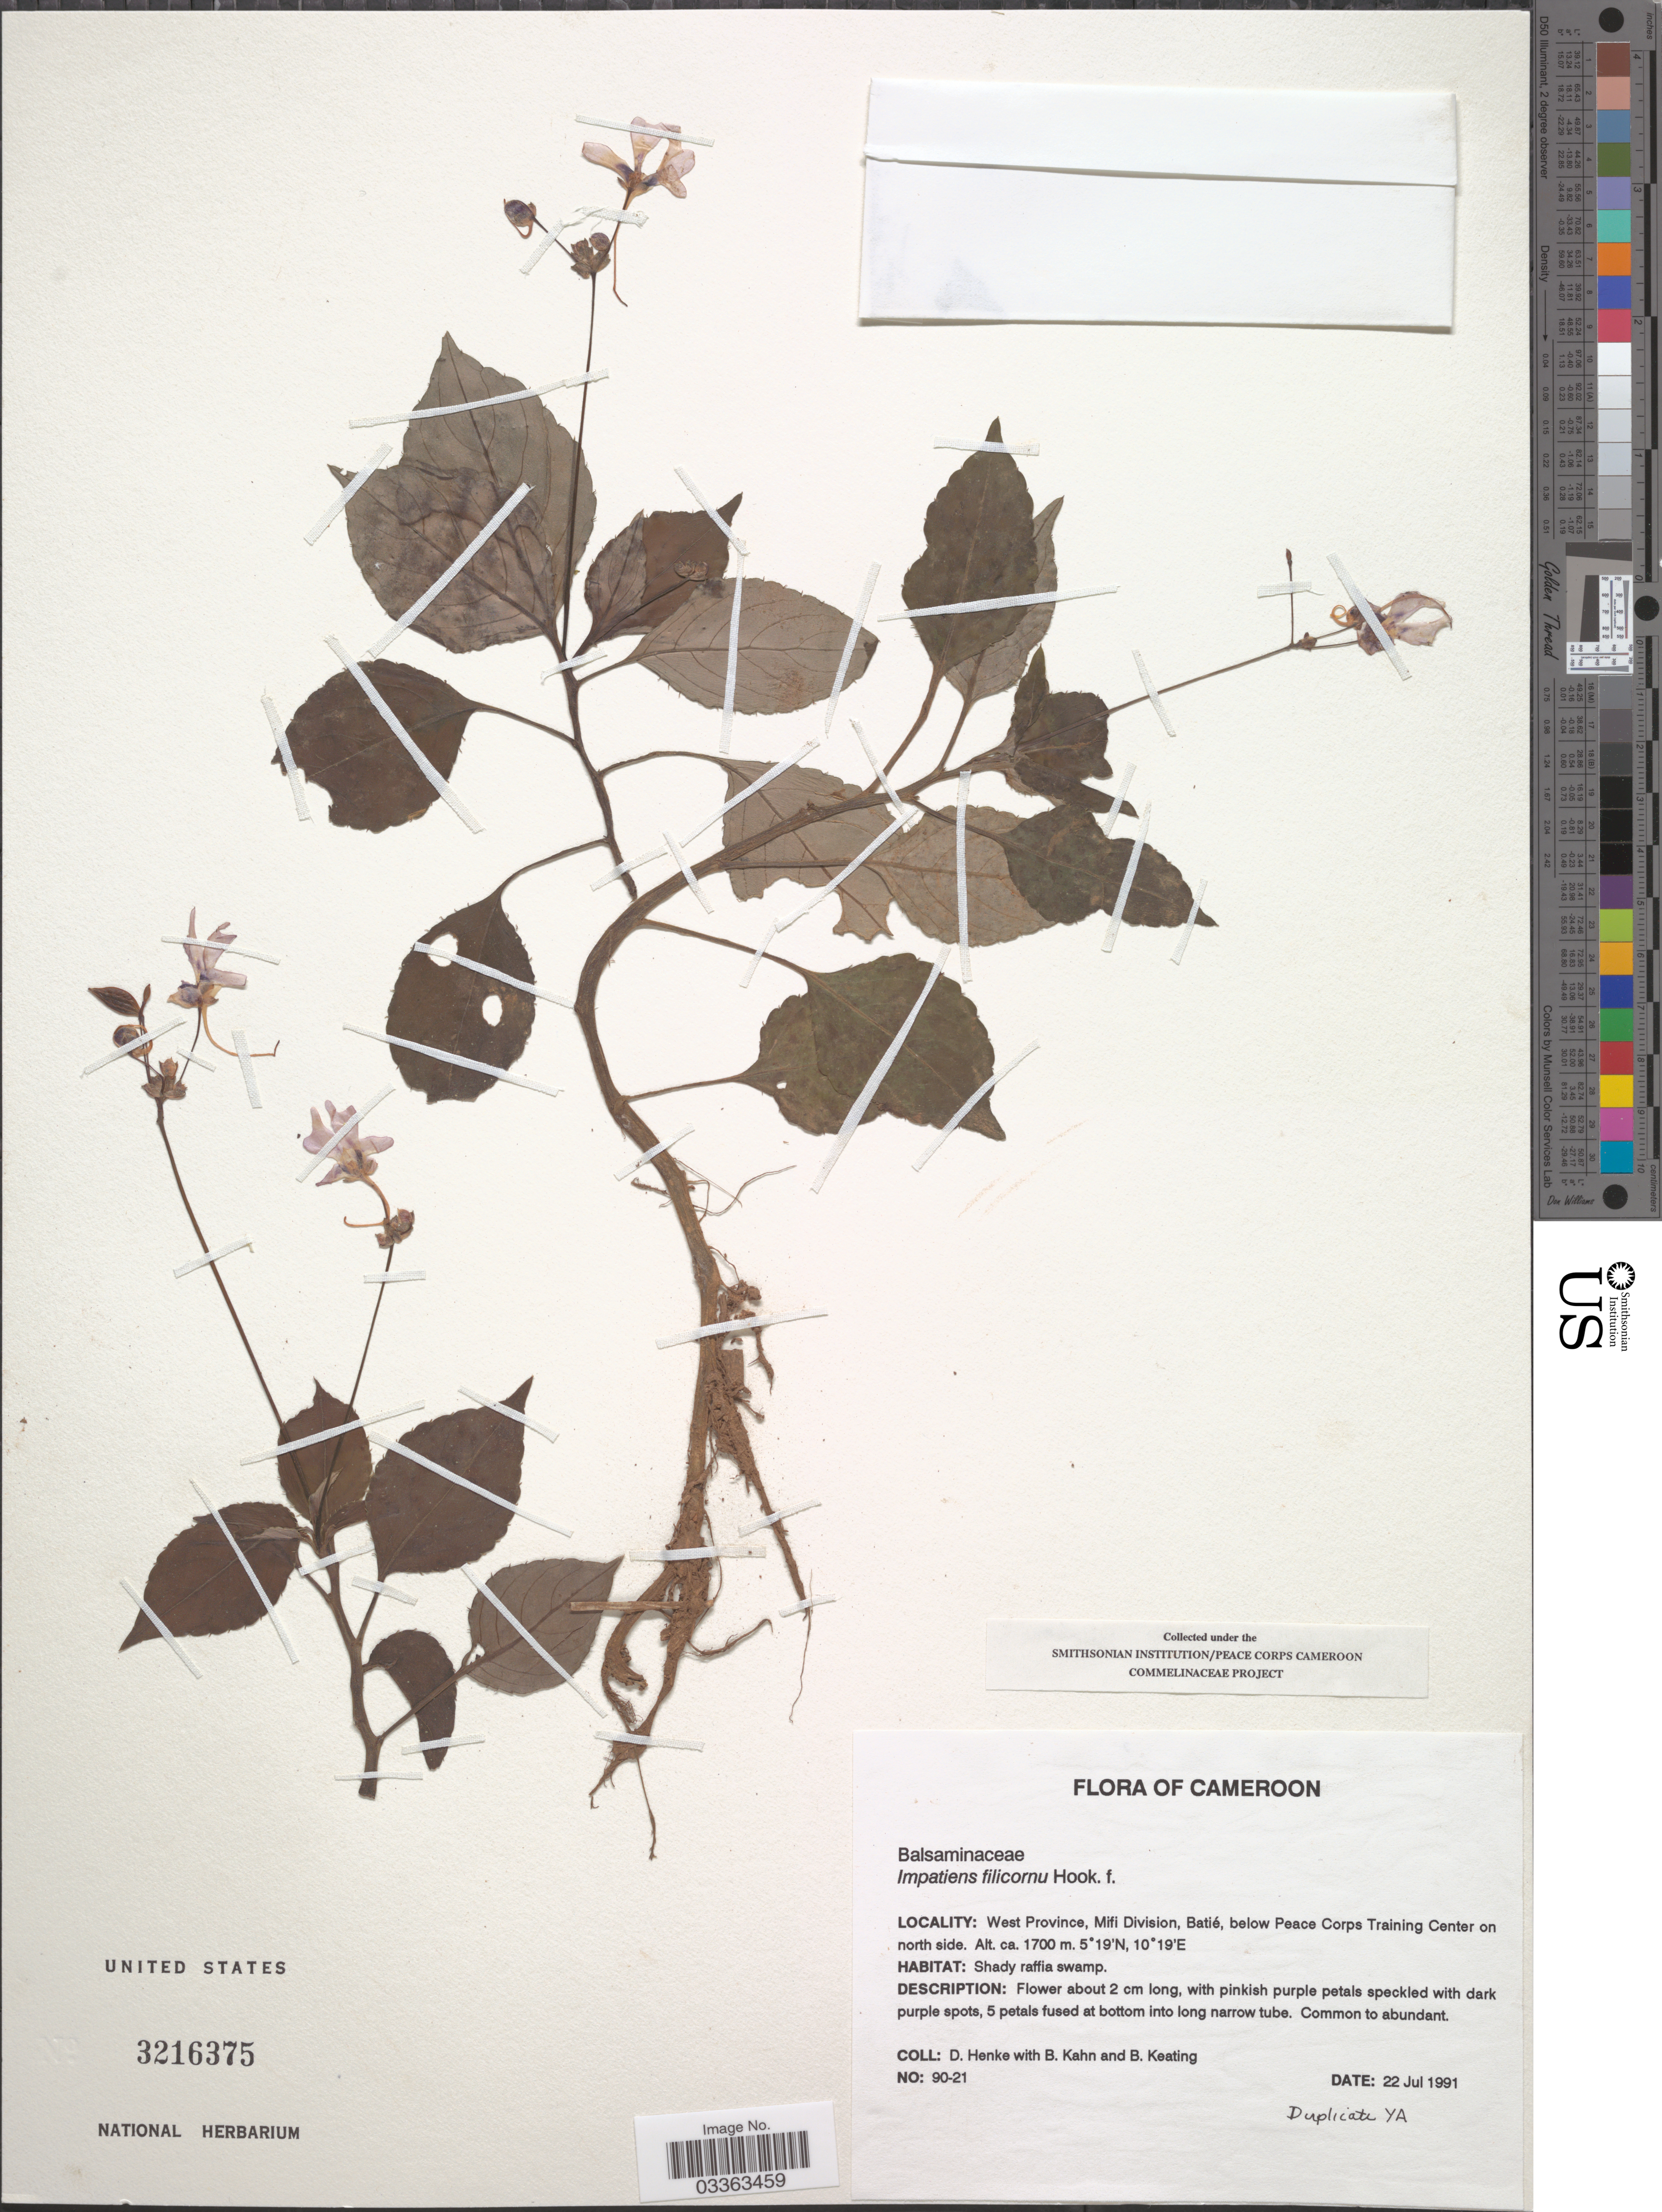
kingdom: Plantae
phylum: Tracheophyta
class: Magnoliopsida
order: Ericales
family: Balsaminaceae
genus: Impatiens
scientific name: Impatiens filicornu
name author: Hook. f.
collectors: D. Henke, B. Kahn & B. Keating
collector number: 90-21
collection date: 1991-07-22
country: Cameroon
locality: West Province, Mifi Division, Batié, below Peace Corps Training Center, north side.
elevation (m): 1700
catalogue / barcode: US 3216375